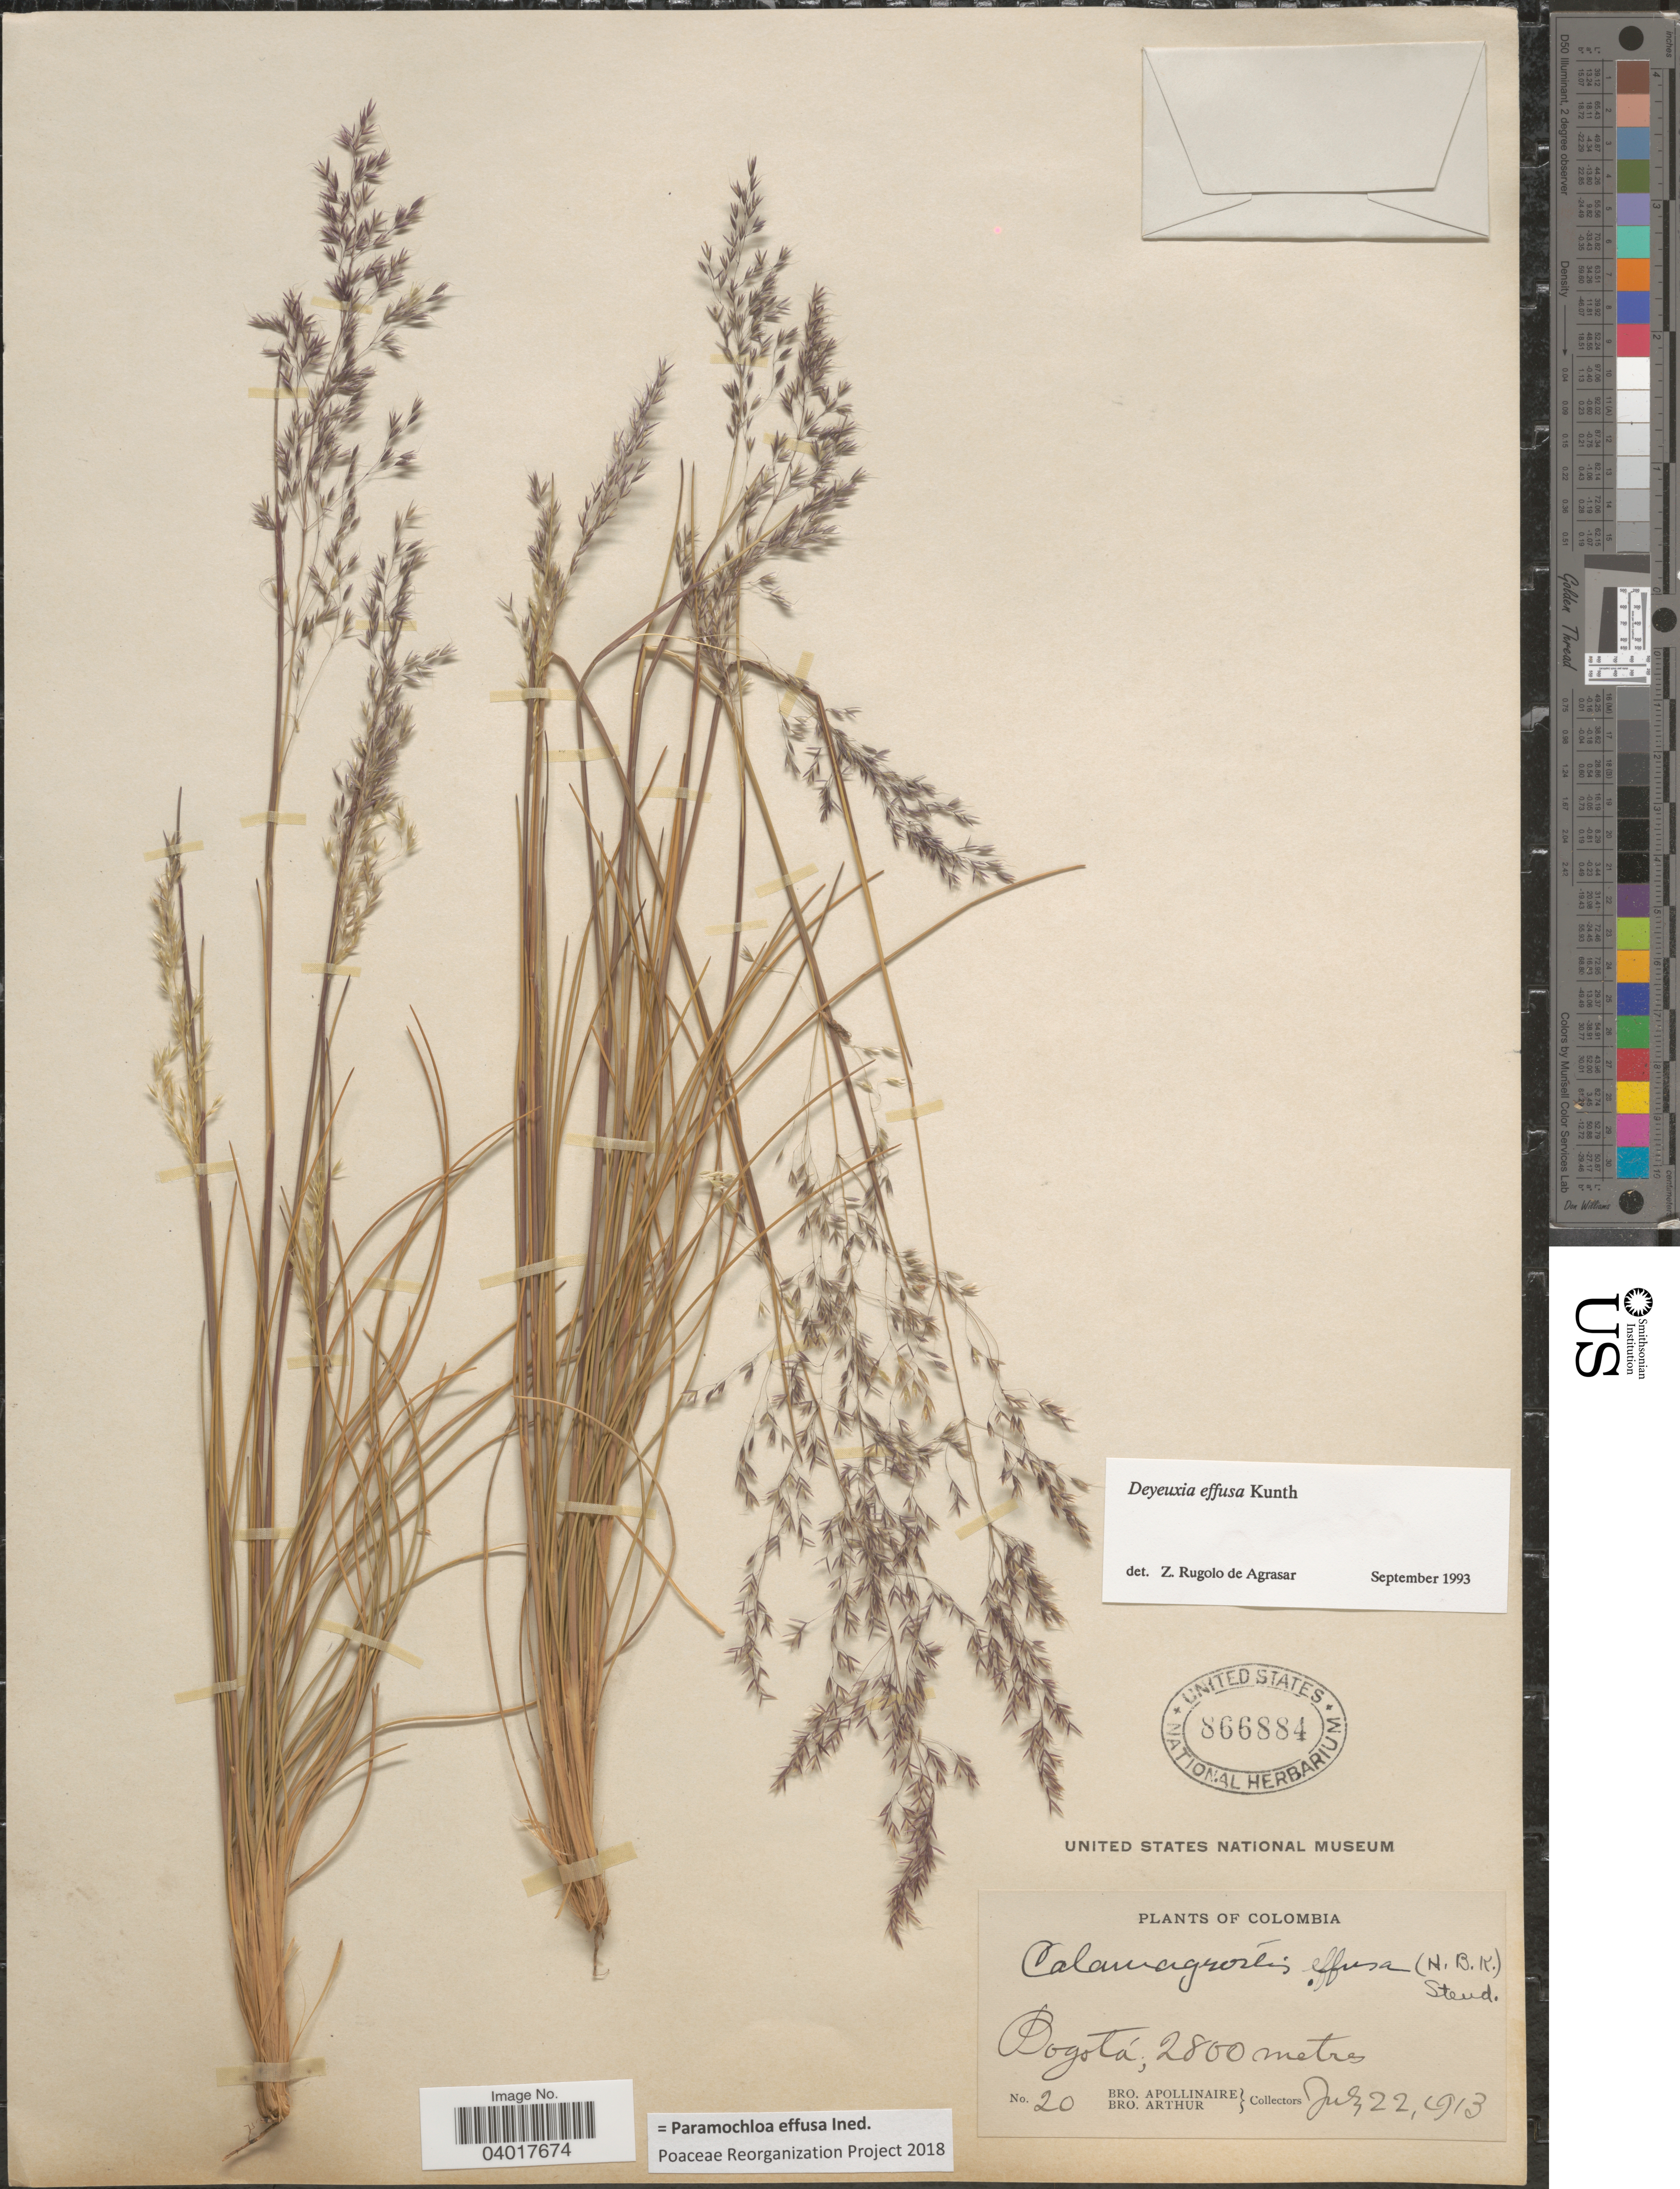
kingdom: Plantae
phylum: Tracheophyta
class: Liliopsida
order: Poales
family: Poaceae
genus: Paramochloa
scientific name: Paramochloa effusa ined.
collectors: Bro. Apollinaire & Bro. Arthur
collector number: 20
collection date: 1913-07-22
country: Colombia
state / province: Bogota D.C.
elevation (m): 2800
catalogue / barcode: US 866884